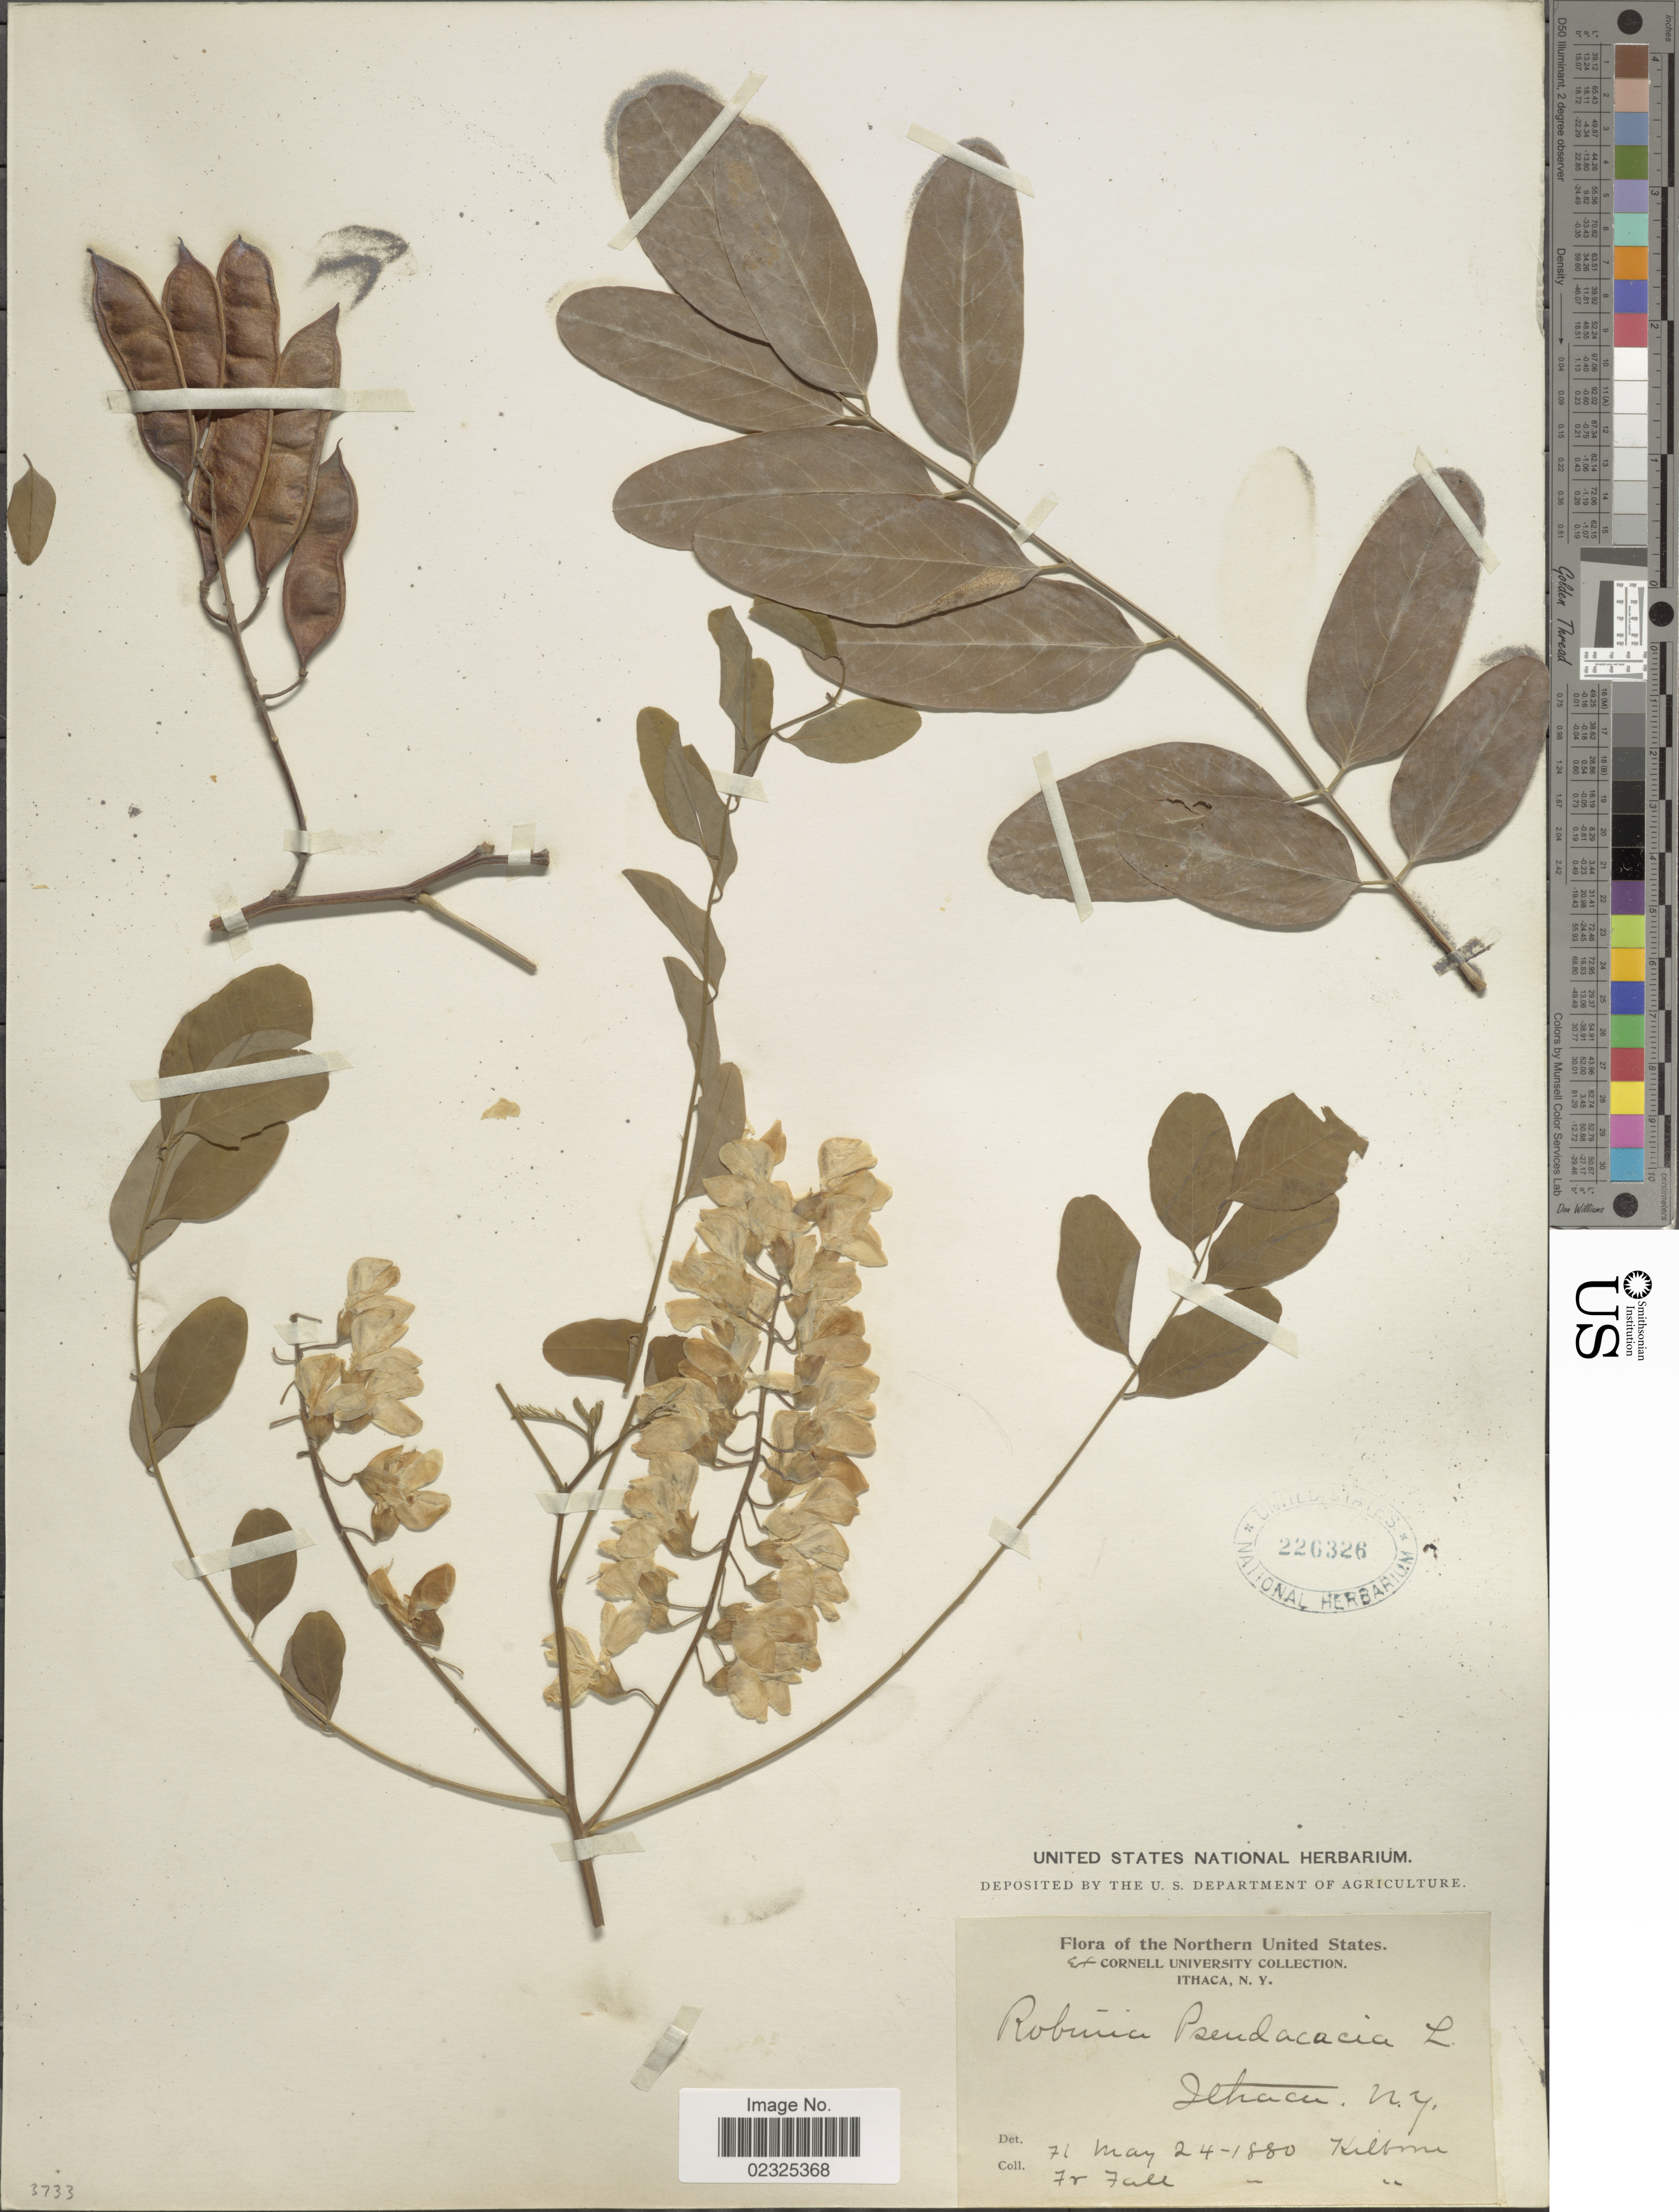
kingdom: Plantae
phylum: Tracheophyta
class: Magnoliopsida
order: Fabales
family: Fabaceae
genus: Robinia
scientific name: Robinia pseudoacacia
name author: L.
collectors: F. L. Kilborne & Fall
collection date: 1880-05-21/1880-05-24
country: United States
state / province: New York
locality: Ithaca.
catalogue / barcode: US 226326